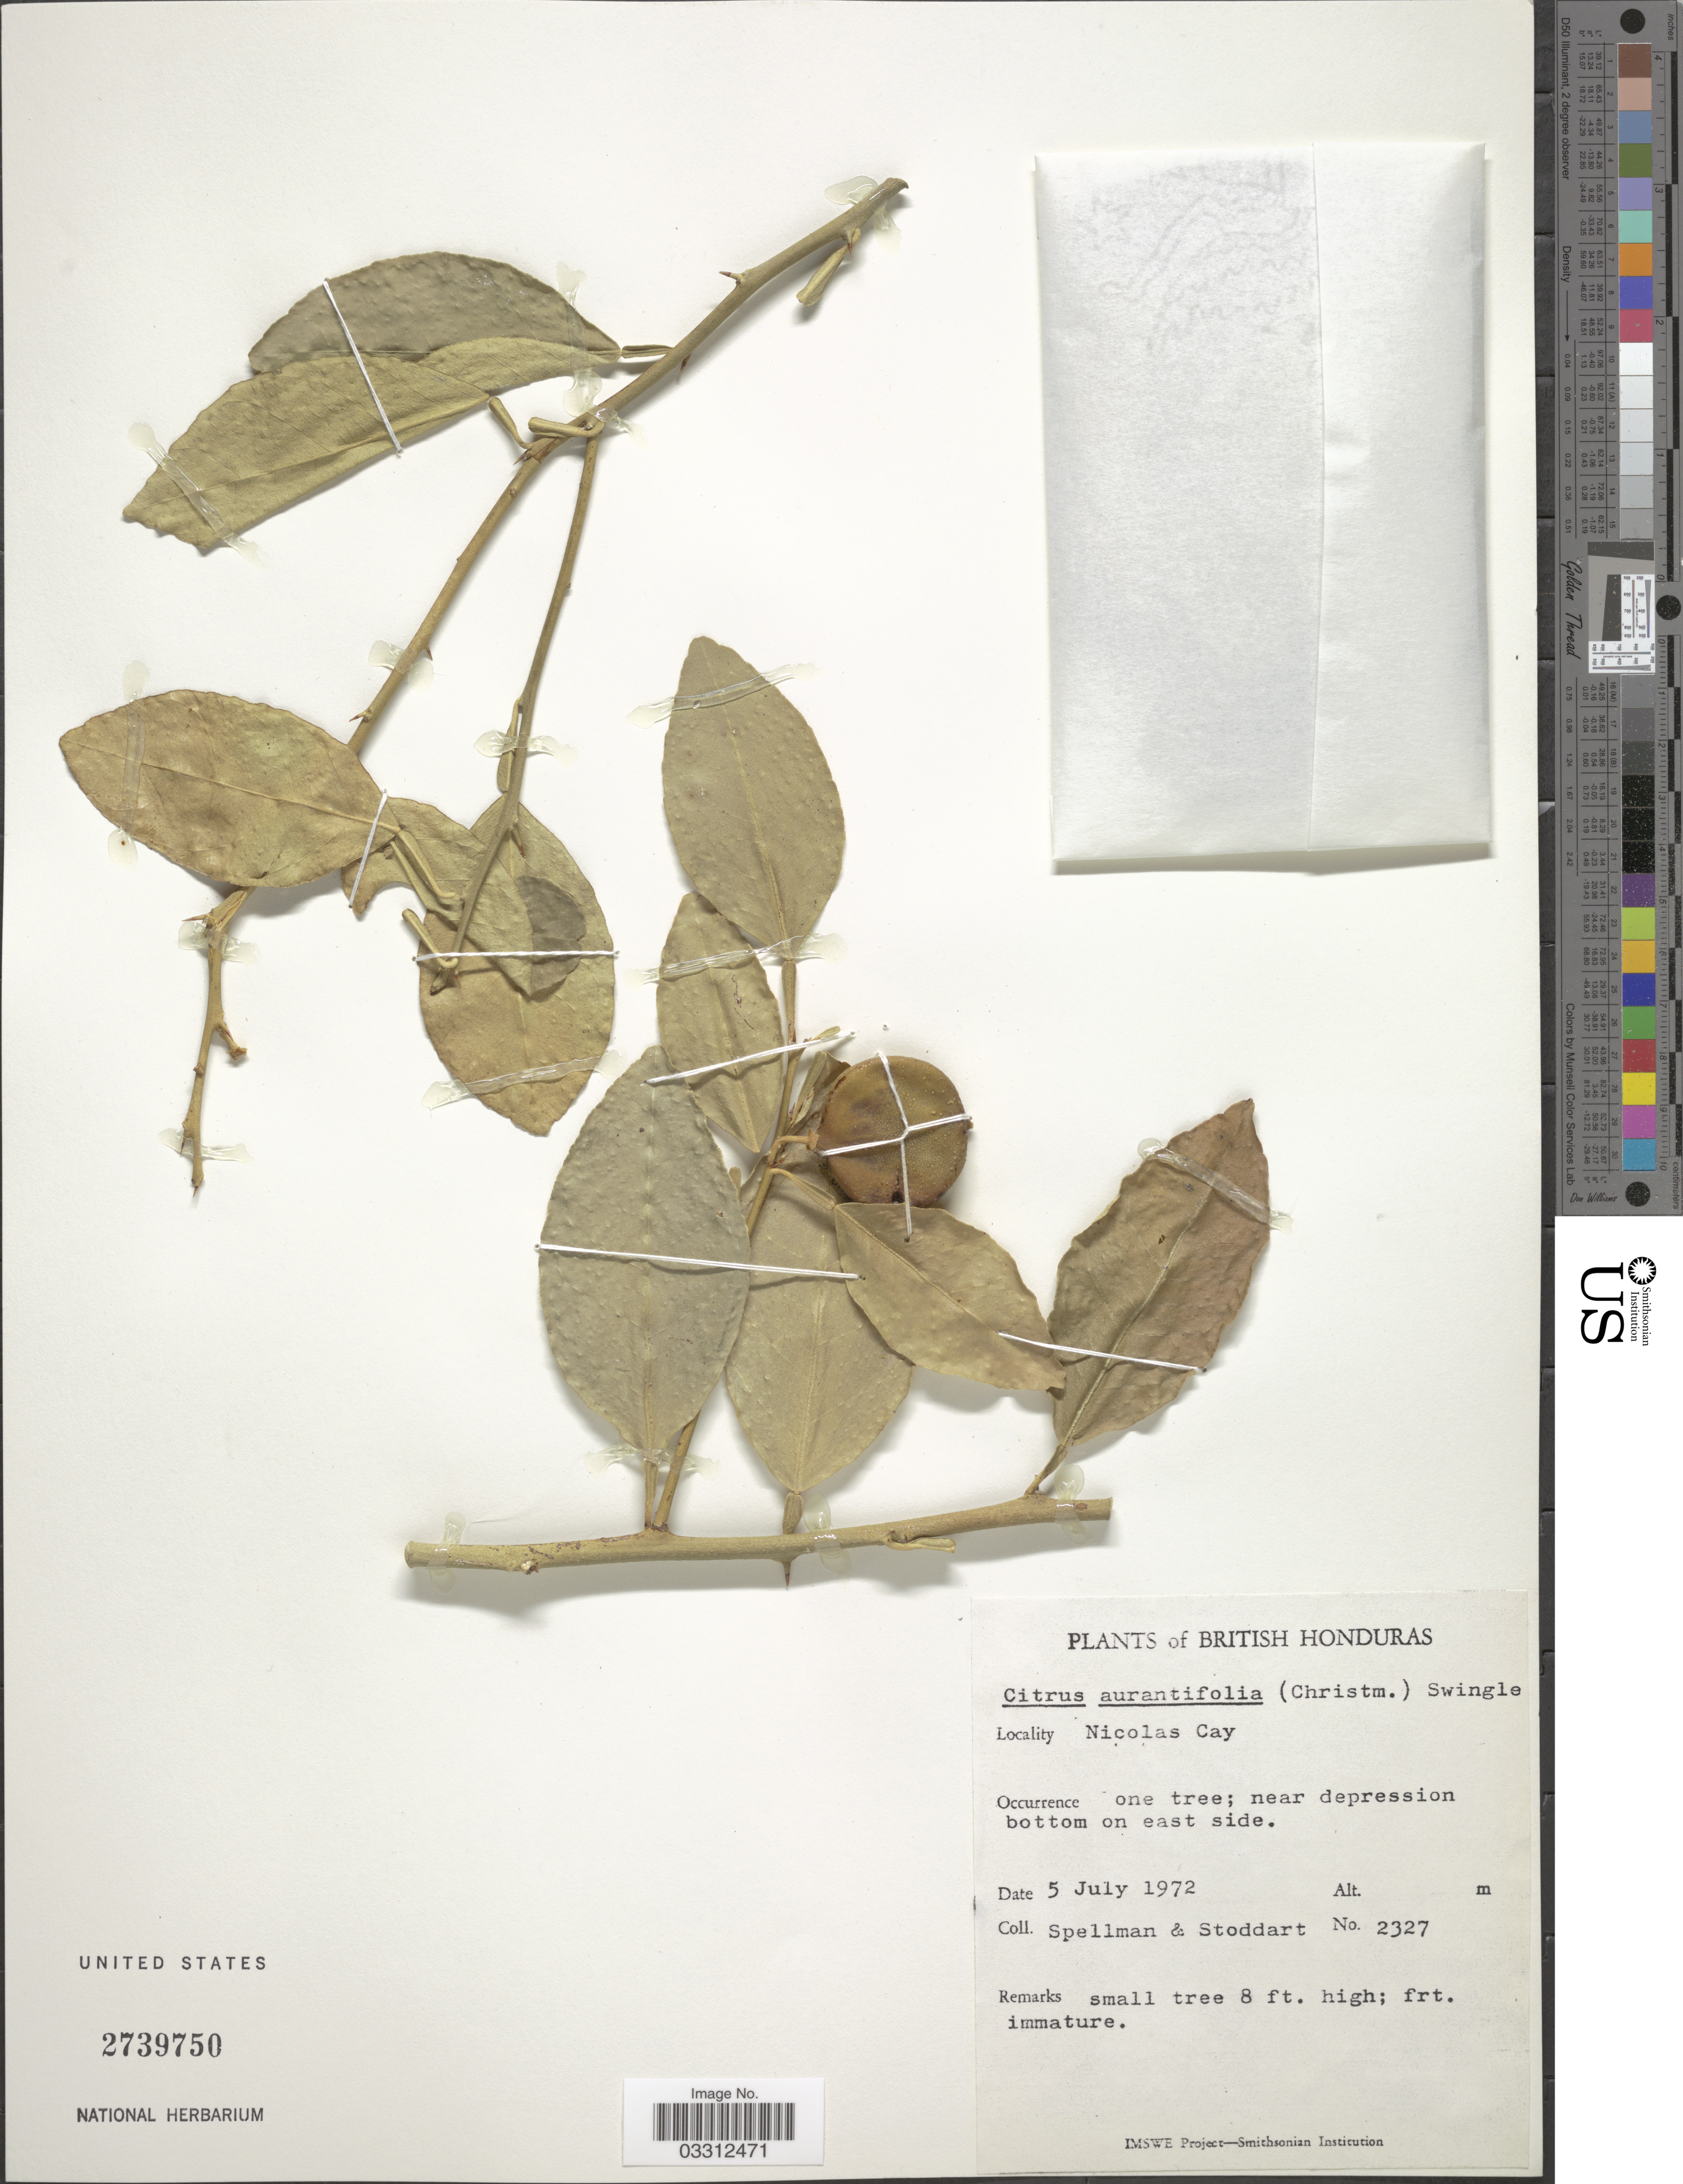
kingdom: Plantae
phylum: Tracheophyta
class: Magnoliopsida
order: Sapindales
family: Rutaceae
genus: Citrus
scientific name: Citrus x aurantifolia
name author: (Christm.) Swingle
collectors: Spellman, -- & -. Stoddart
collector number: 2327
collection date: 1972-07-05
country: Belize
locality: British Honduras. Nicolas Cay.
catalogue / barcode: US 2739750